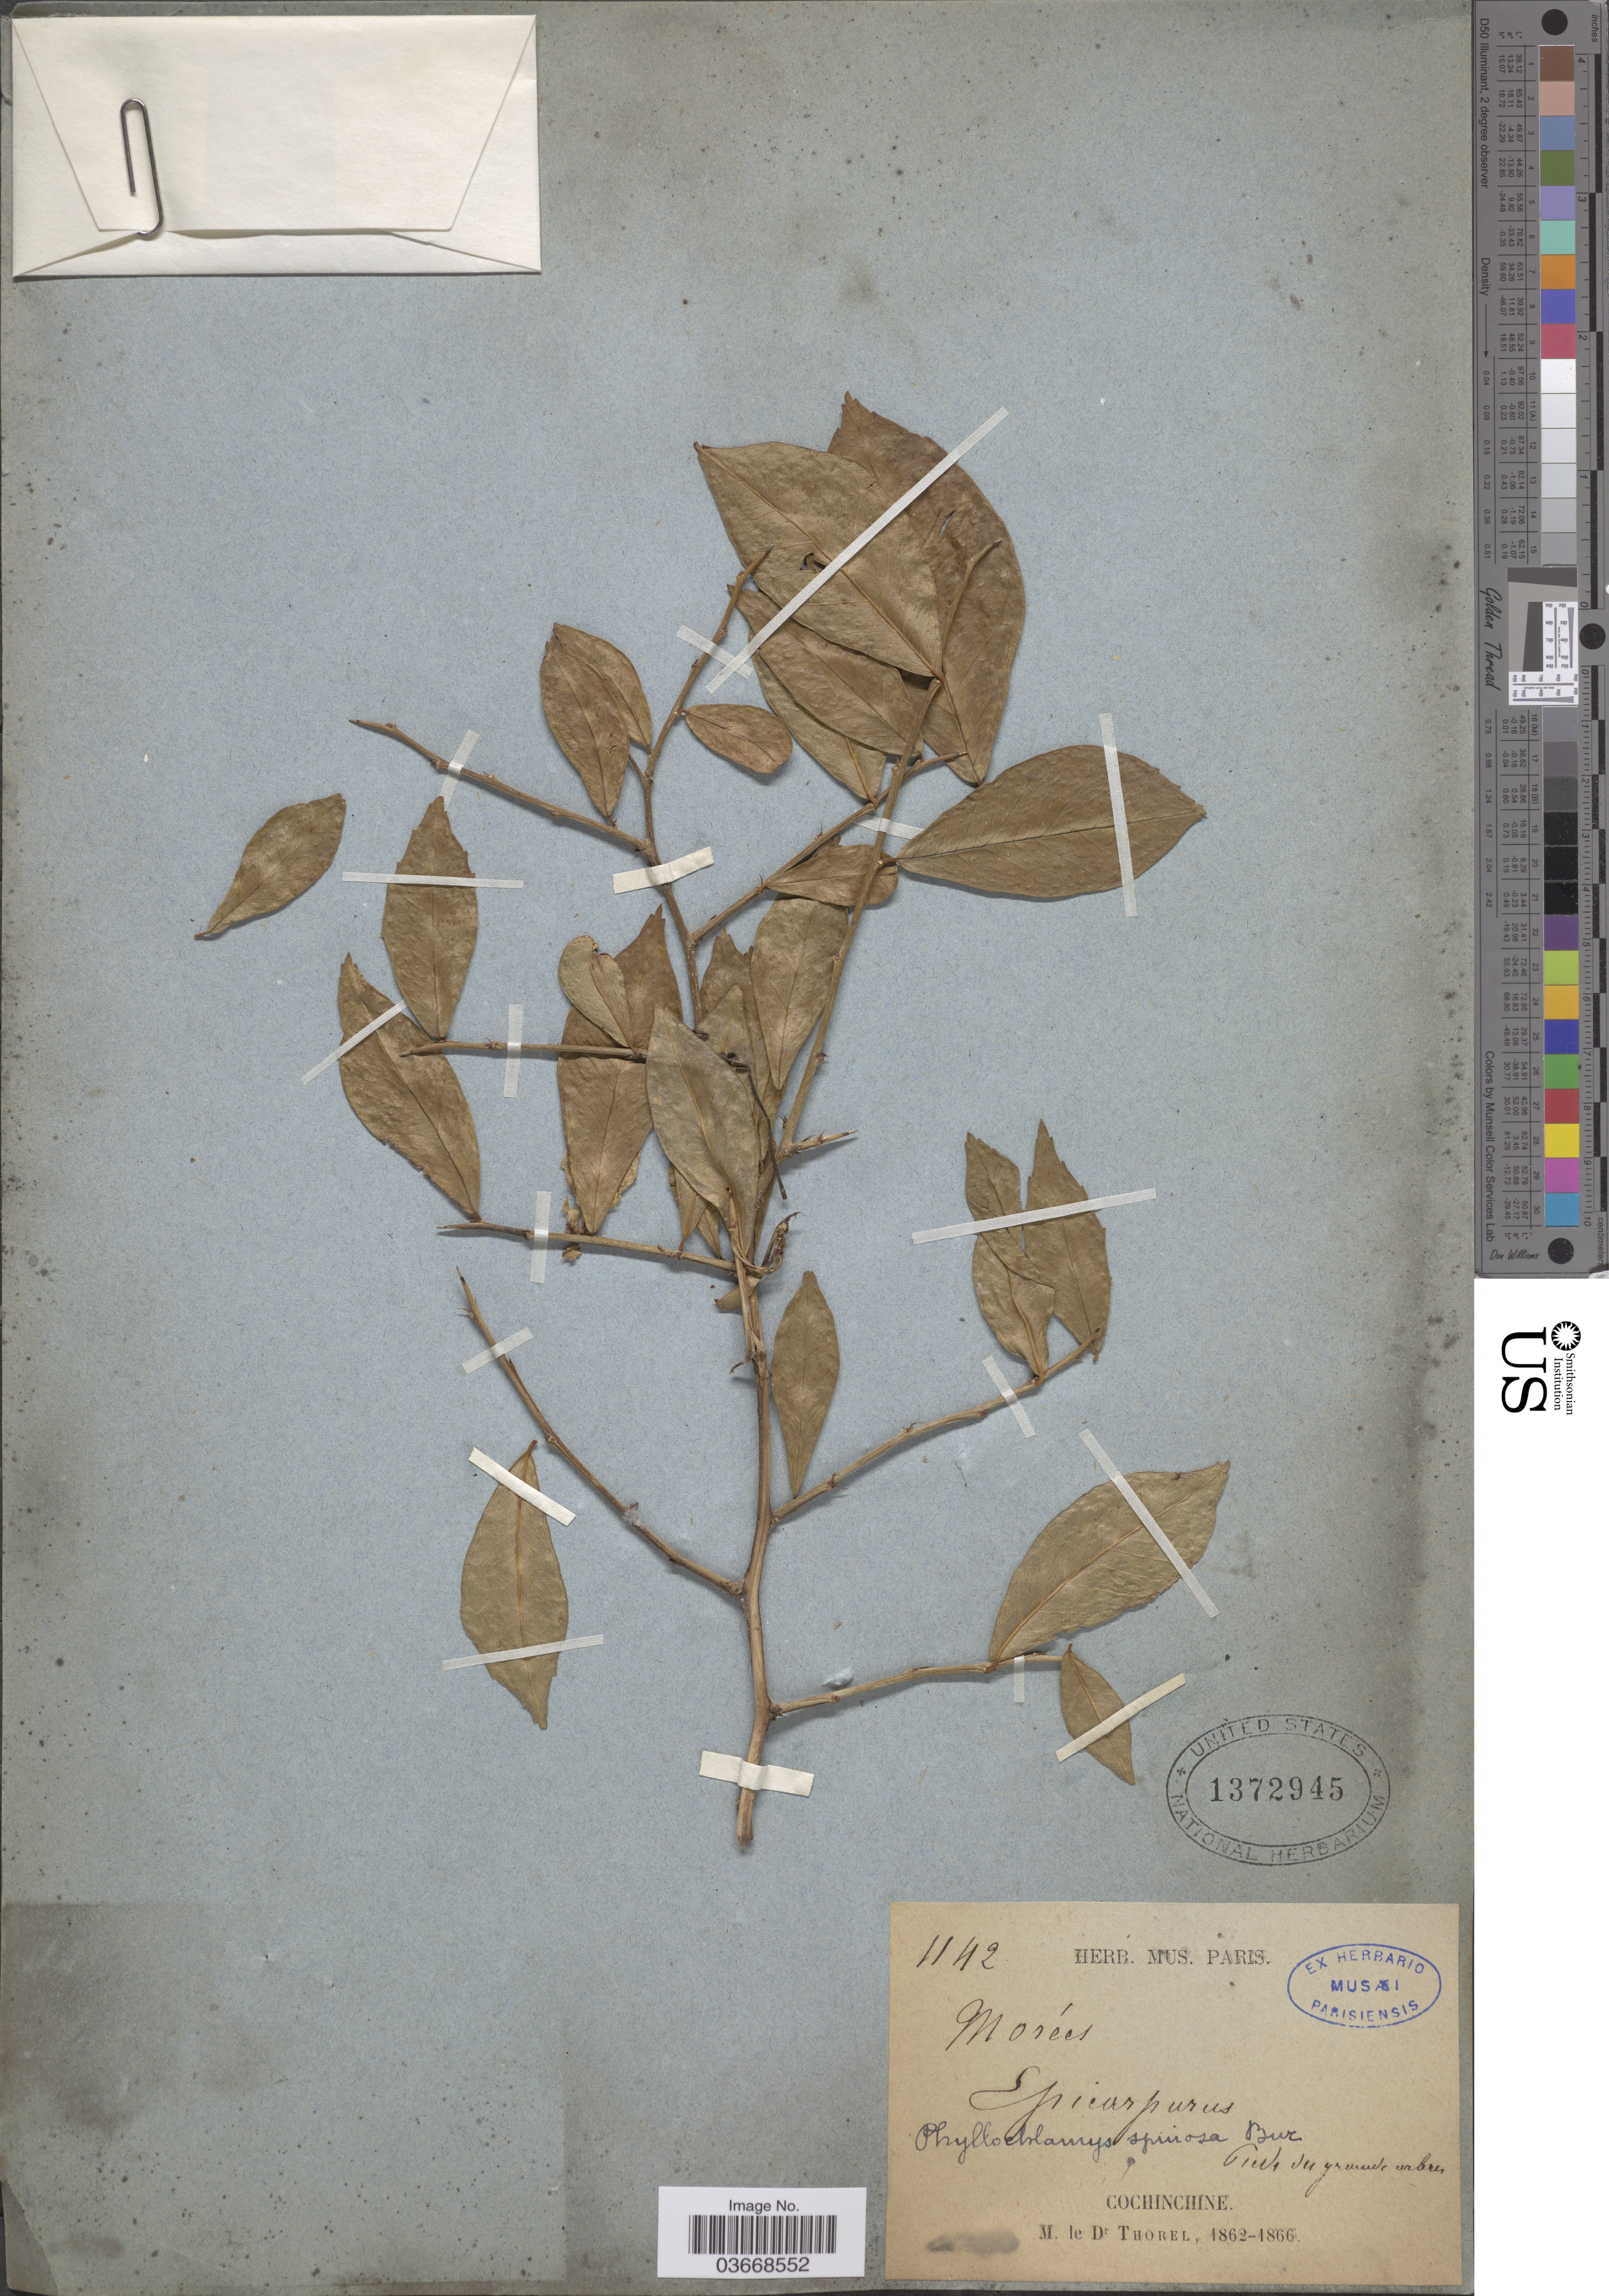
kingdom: Plantae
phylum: Tracheophyta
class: Magnoliopsida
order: Rosales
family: Moraceae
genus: Taxotrophis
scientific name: Taxotrophis taxoides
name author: (B. Heyne ex Roth) Chew ex E. M. Gardner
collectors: Thorel, M. "M. [=Monsieur] Thorel" DO NOT USE (error for C. Thorel)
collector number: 1142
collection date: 1862/1866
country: Vietnam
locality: Cochinchine.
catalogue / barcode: US 1372945